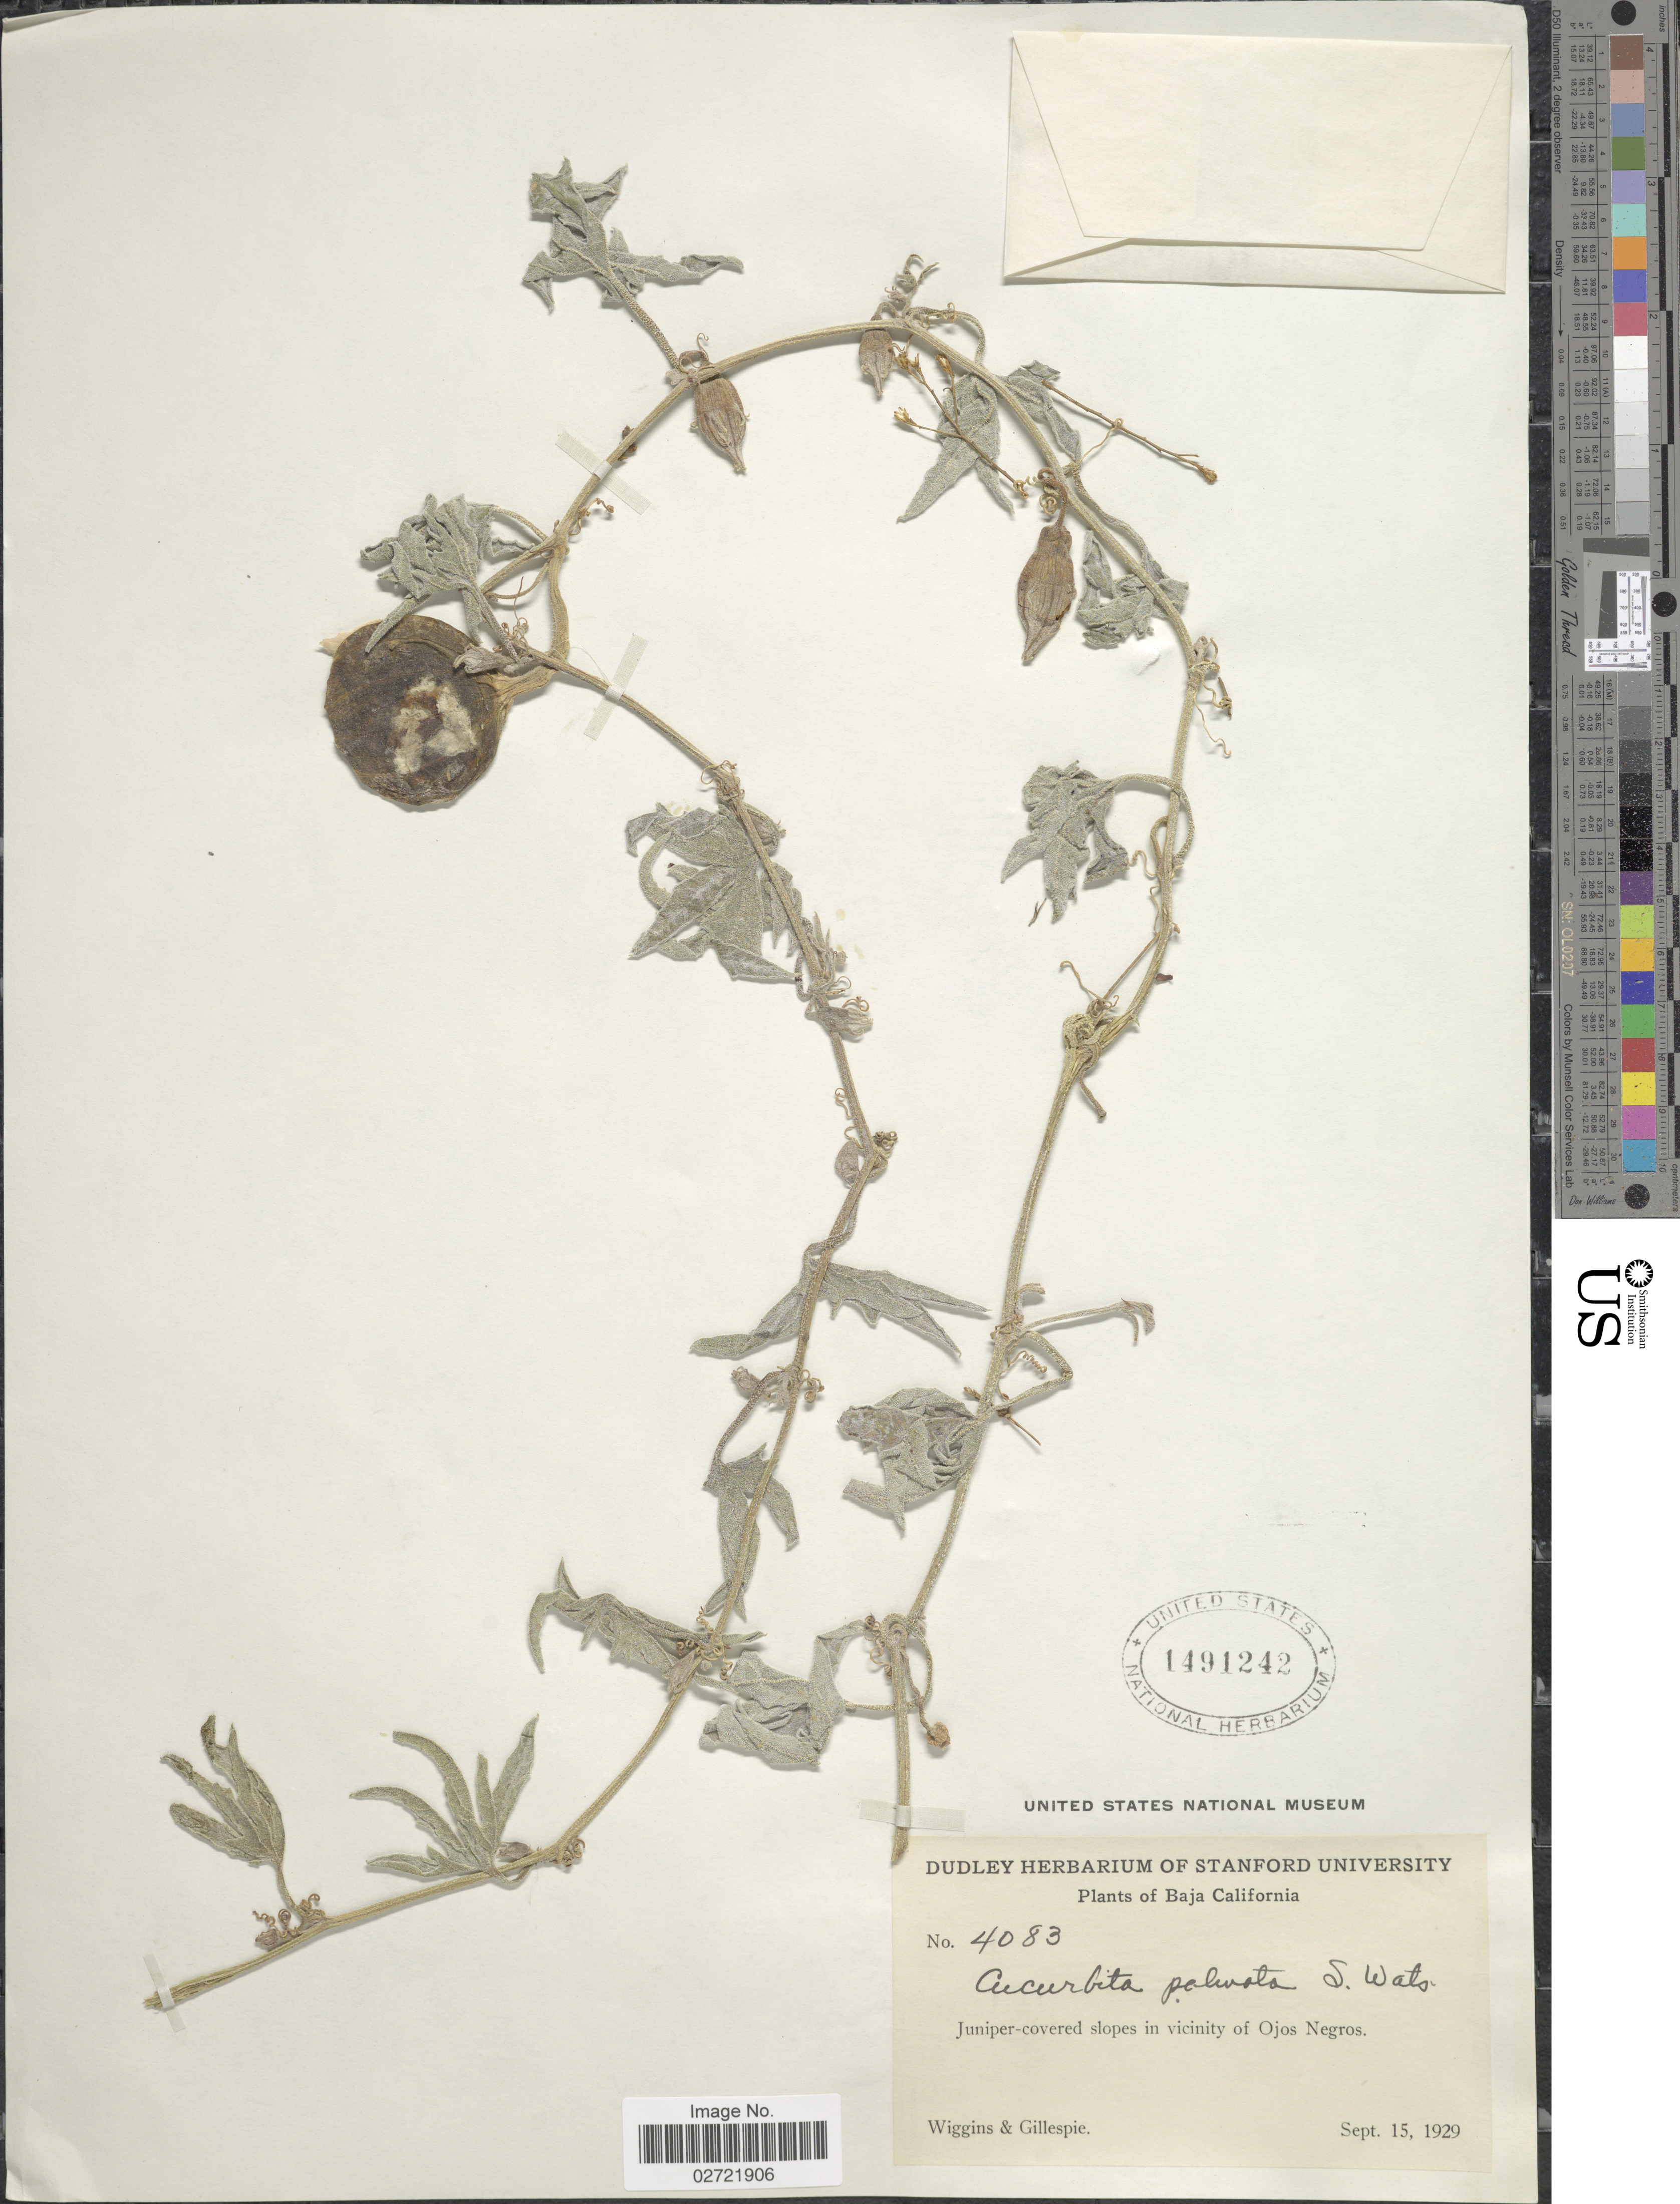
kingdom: Plantae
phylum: Tracheophyta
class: Magnoliopsida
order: Cucurbitales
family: Cucurbitaceae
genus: Cucurbita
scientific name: Cucurbita palmata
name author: S. Watson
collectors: -- Wiggins & -- Gillespie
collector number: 4083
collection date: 1929-09-15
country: Mexico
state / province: Baja California Norte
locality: Juniper-covered slopes in vicinity of Ojos Negros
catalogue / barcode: US 1491242